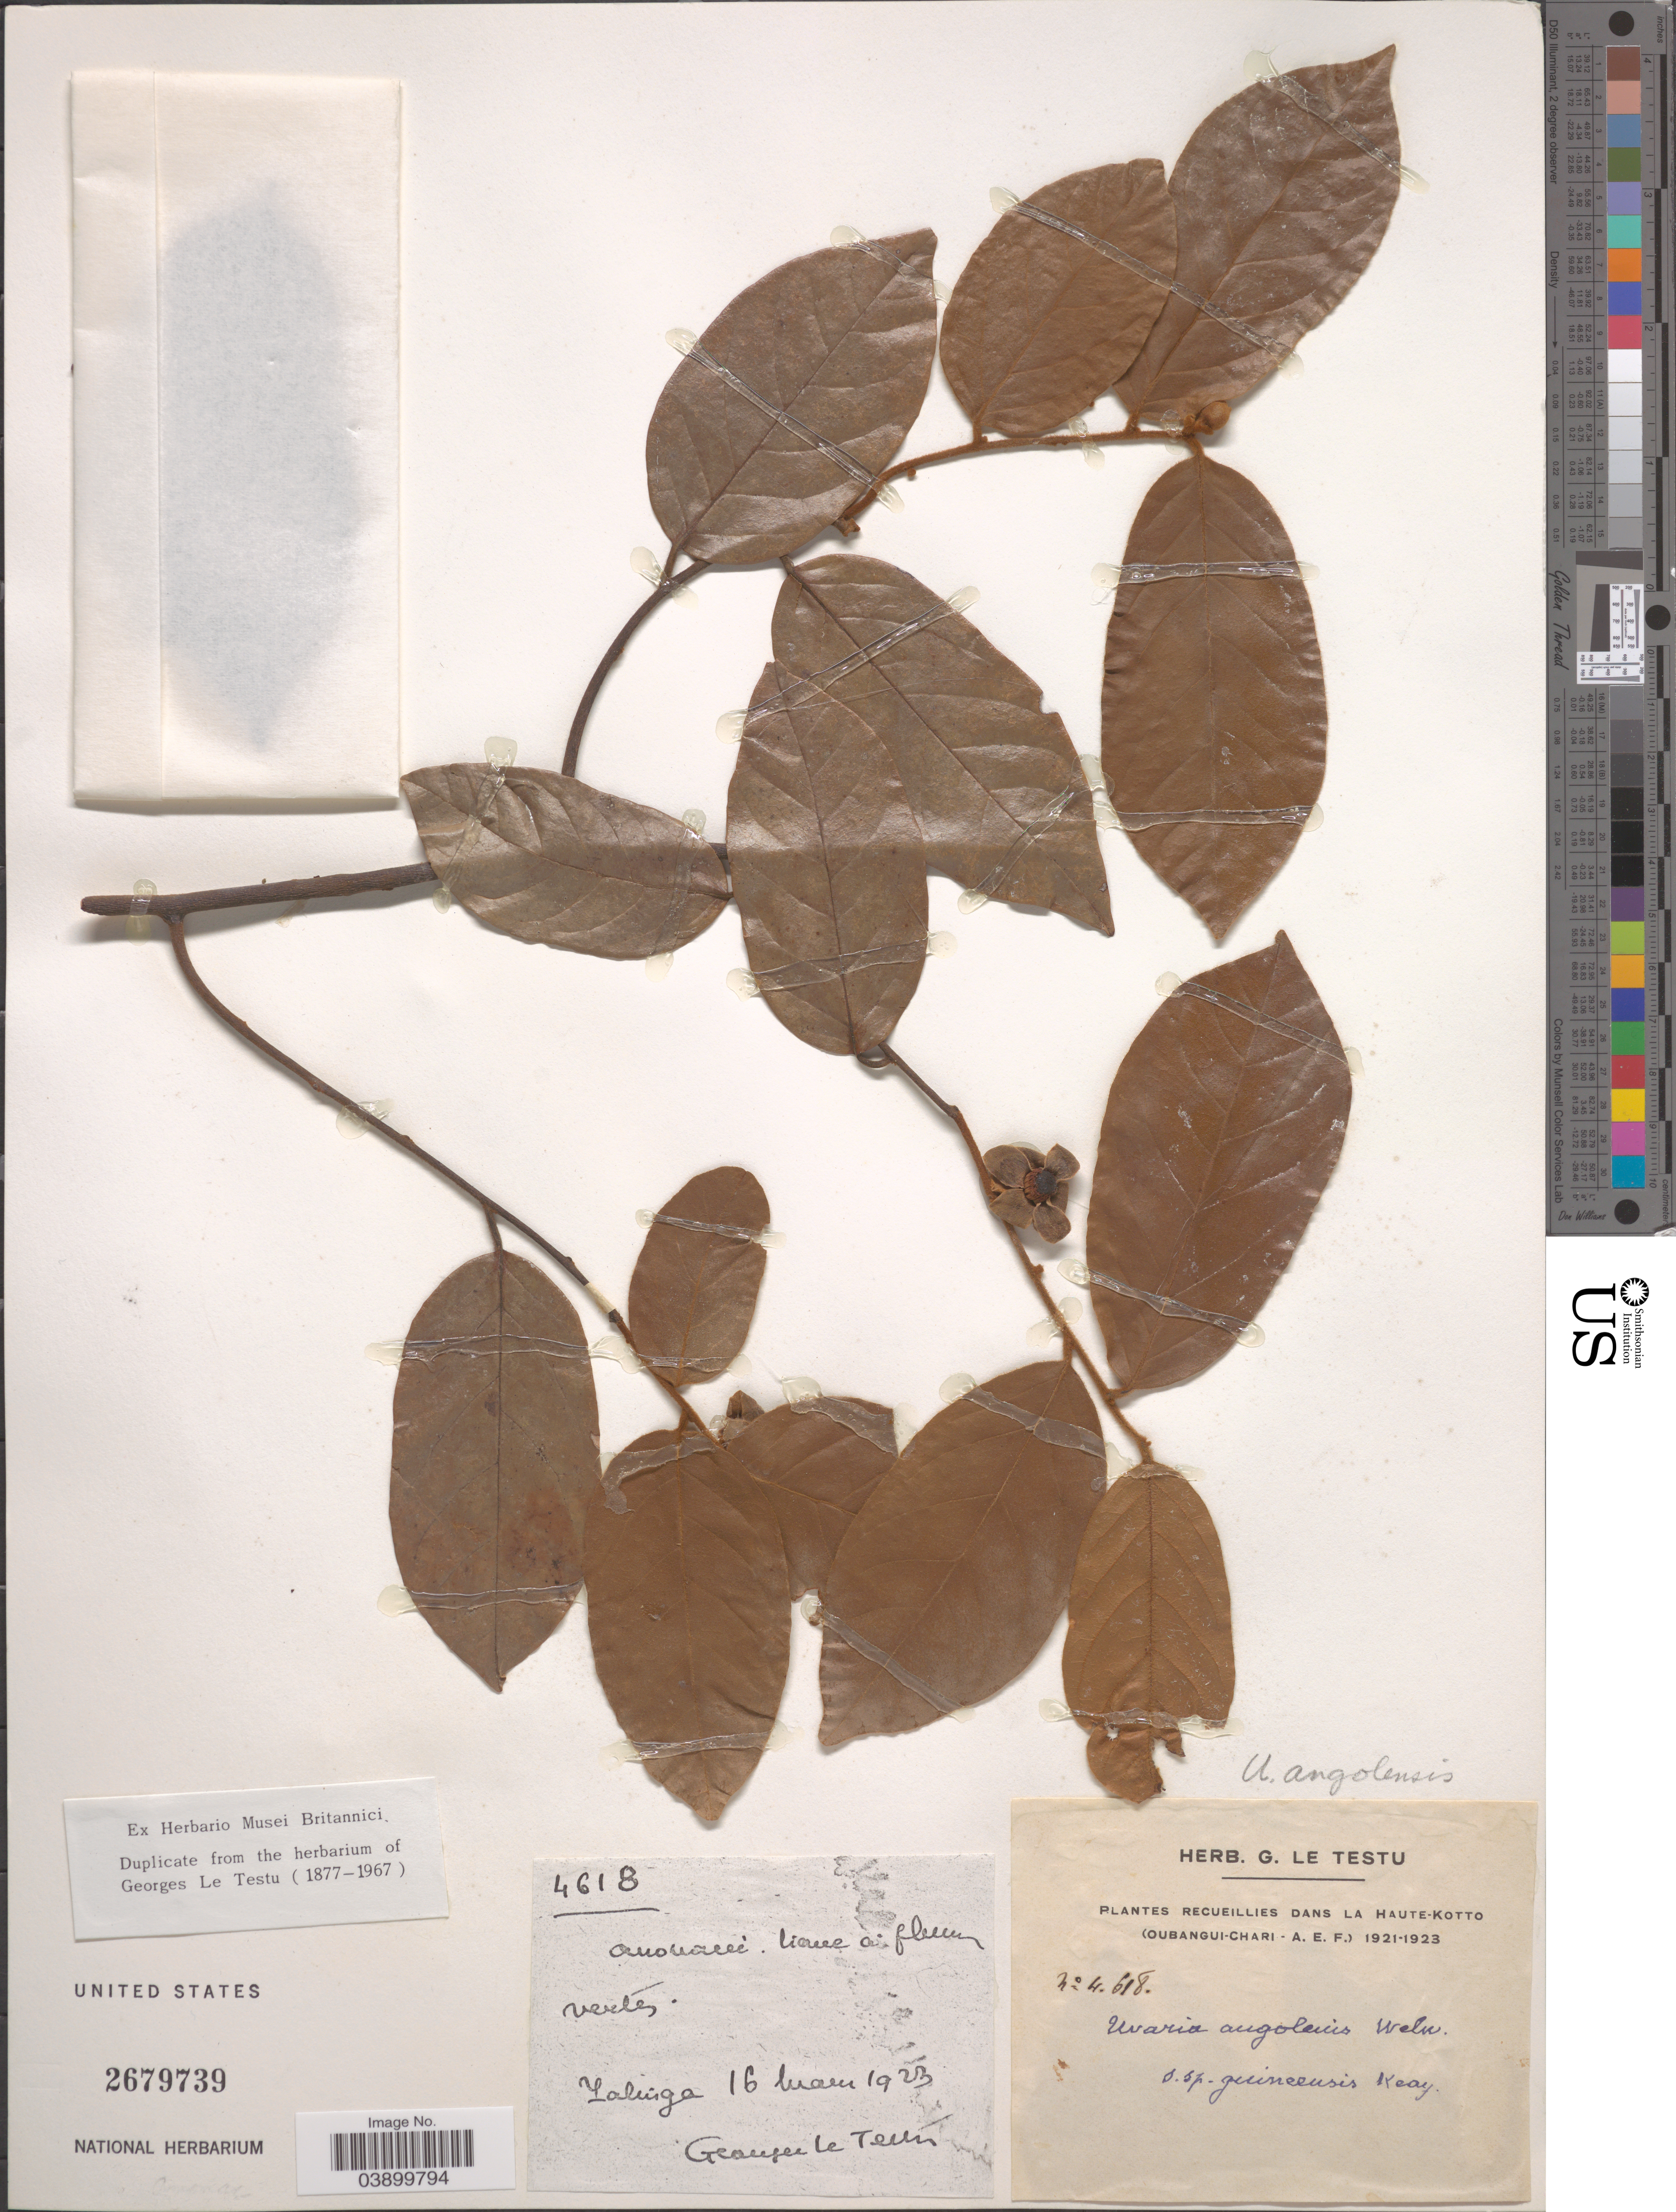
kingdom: Plantae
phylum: Tracheophyta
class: Magnoliopsida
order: Magnoliales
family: Annonaceae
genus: Uvaria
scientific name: Uvaria angolensis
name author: Welw. ex Oliv.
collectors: G. Le Testu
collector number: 468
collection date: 1923-05-16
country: Central African Republic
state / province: Haute-Kotto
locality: Recueillies Dans La Haute-Kotto. Yalinga.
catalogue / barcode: US 2679739